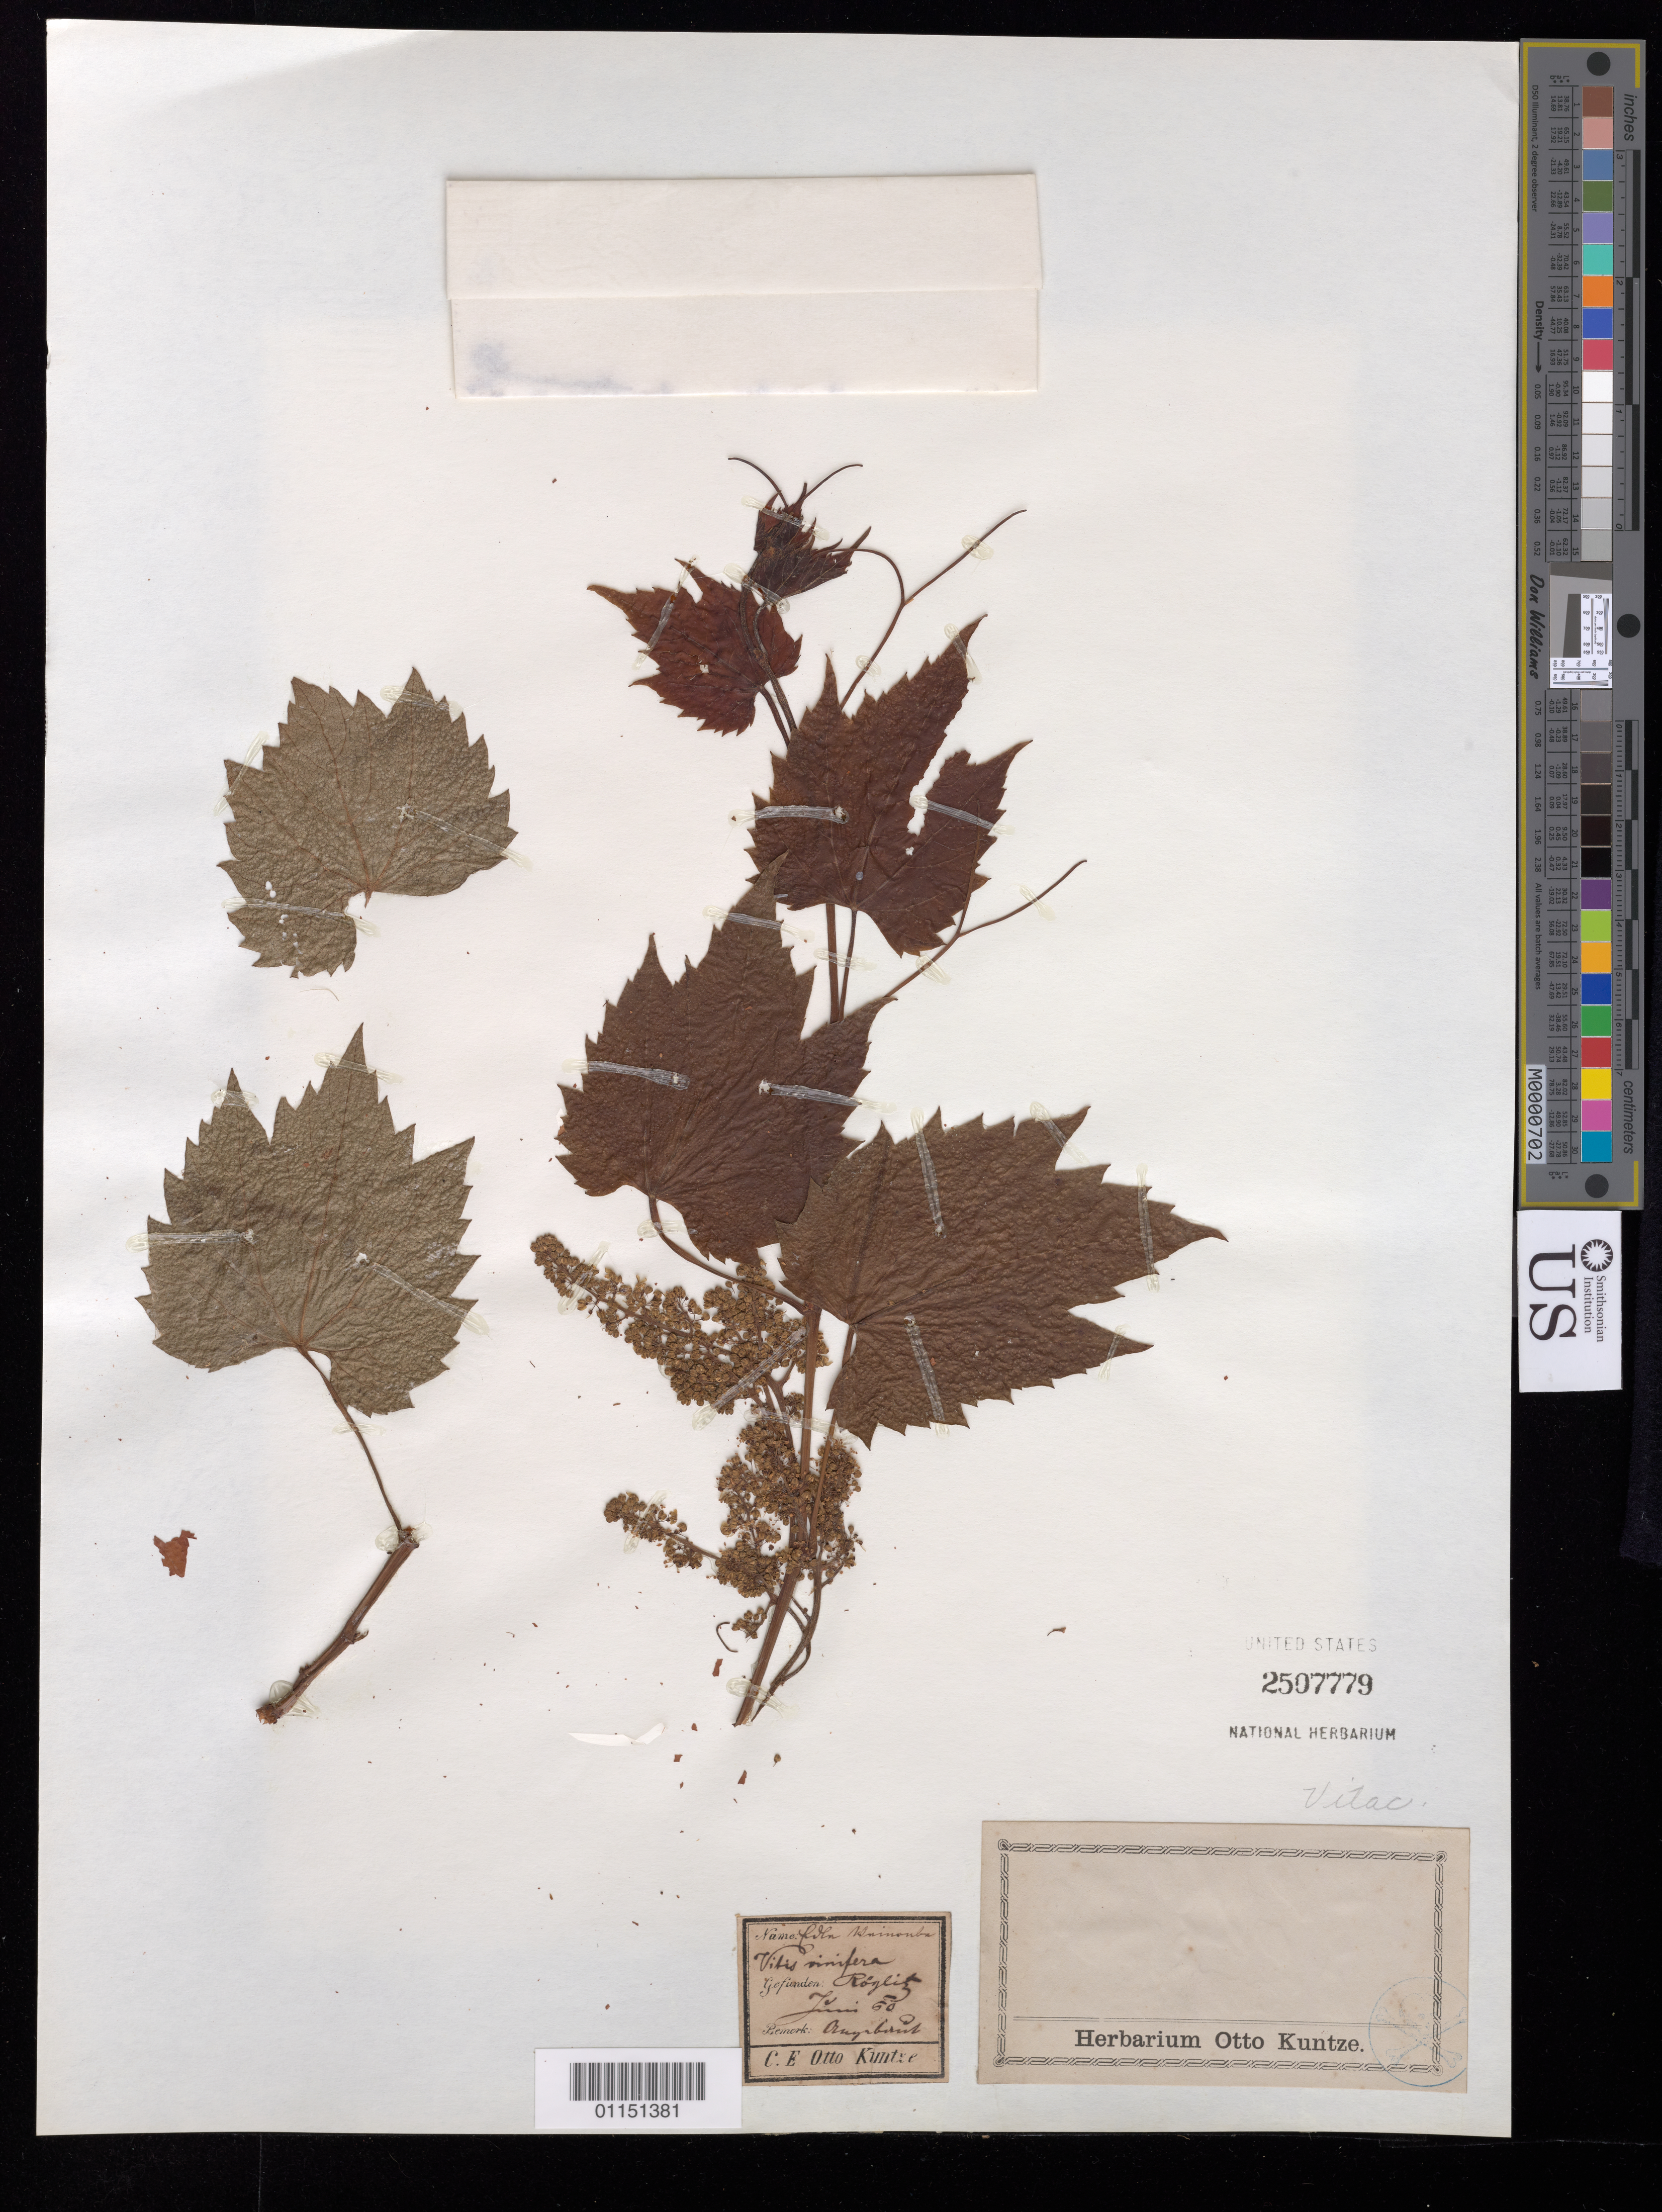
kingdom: Plantae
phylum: Tracheophyta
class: Magnoliopsida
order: Vitales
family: Vitaceae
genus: Vitis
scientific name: Vitis vinifera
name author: L.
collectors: ex Herb. O. Kuntze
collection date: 2001-06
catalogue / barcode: US 2507779